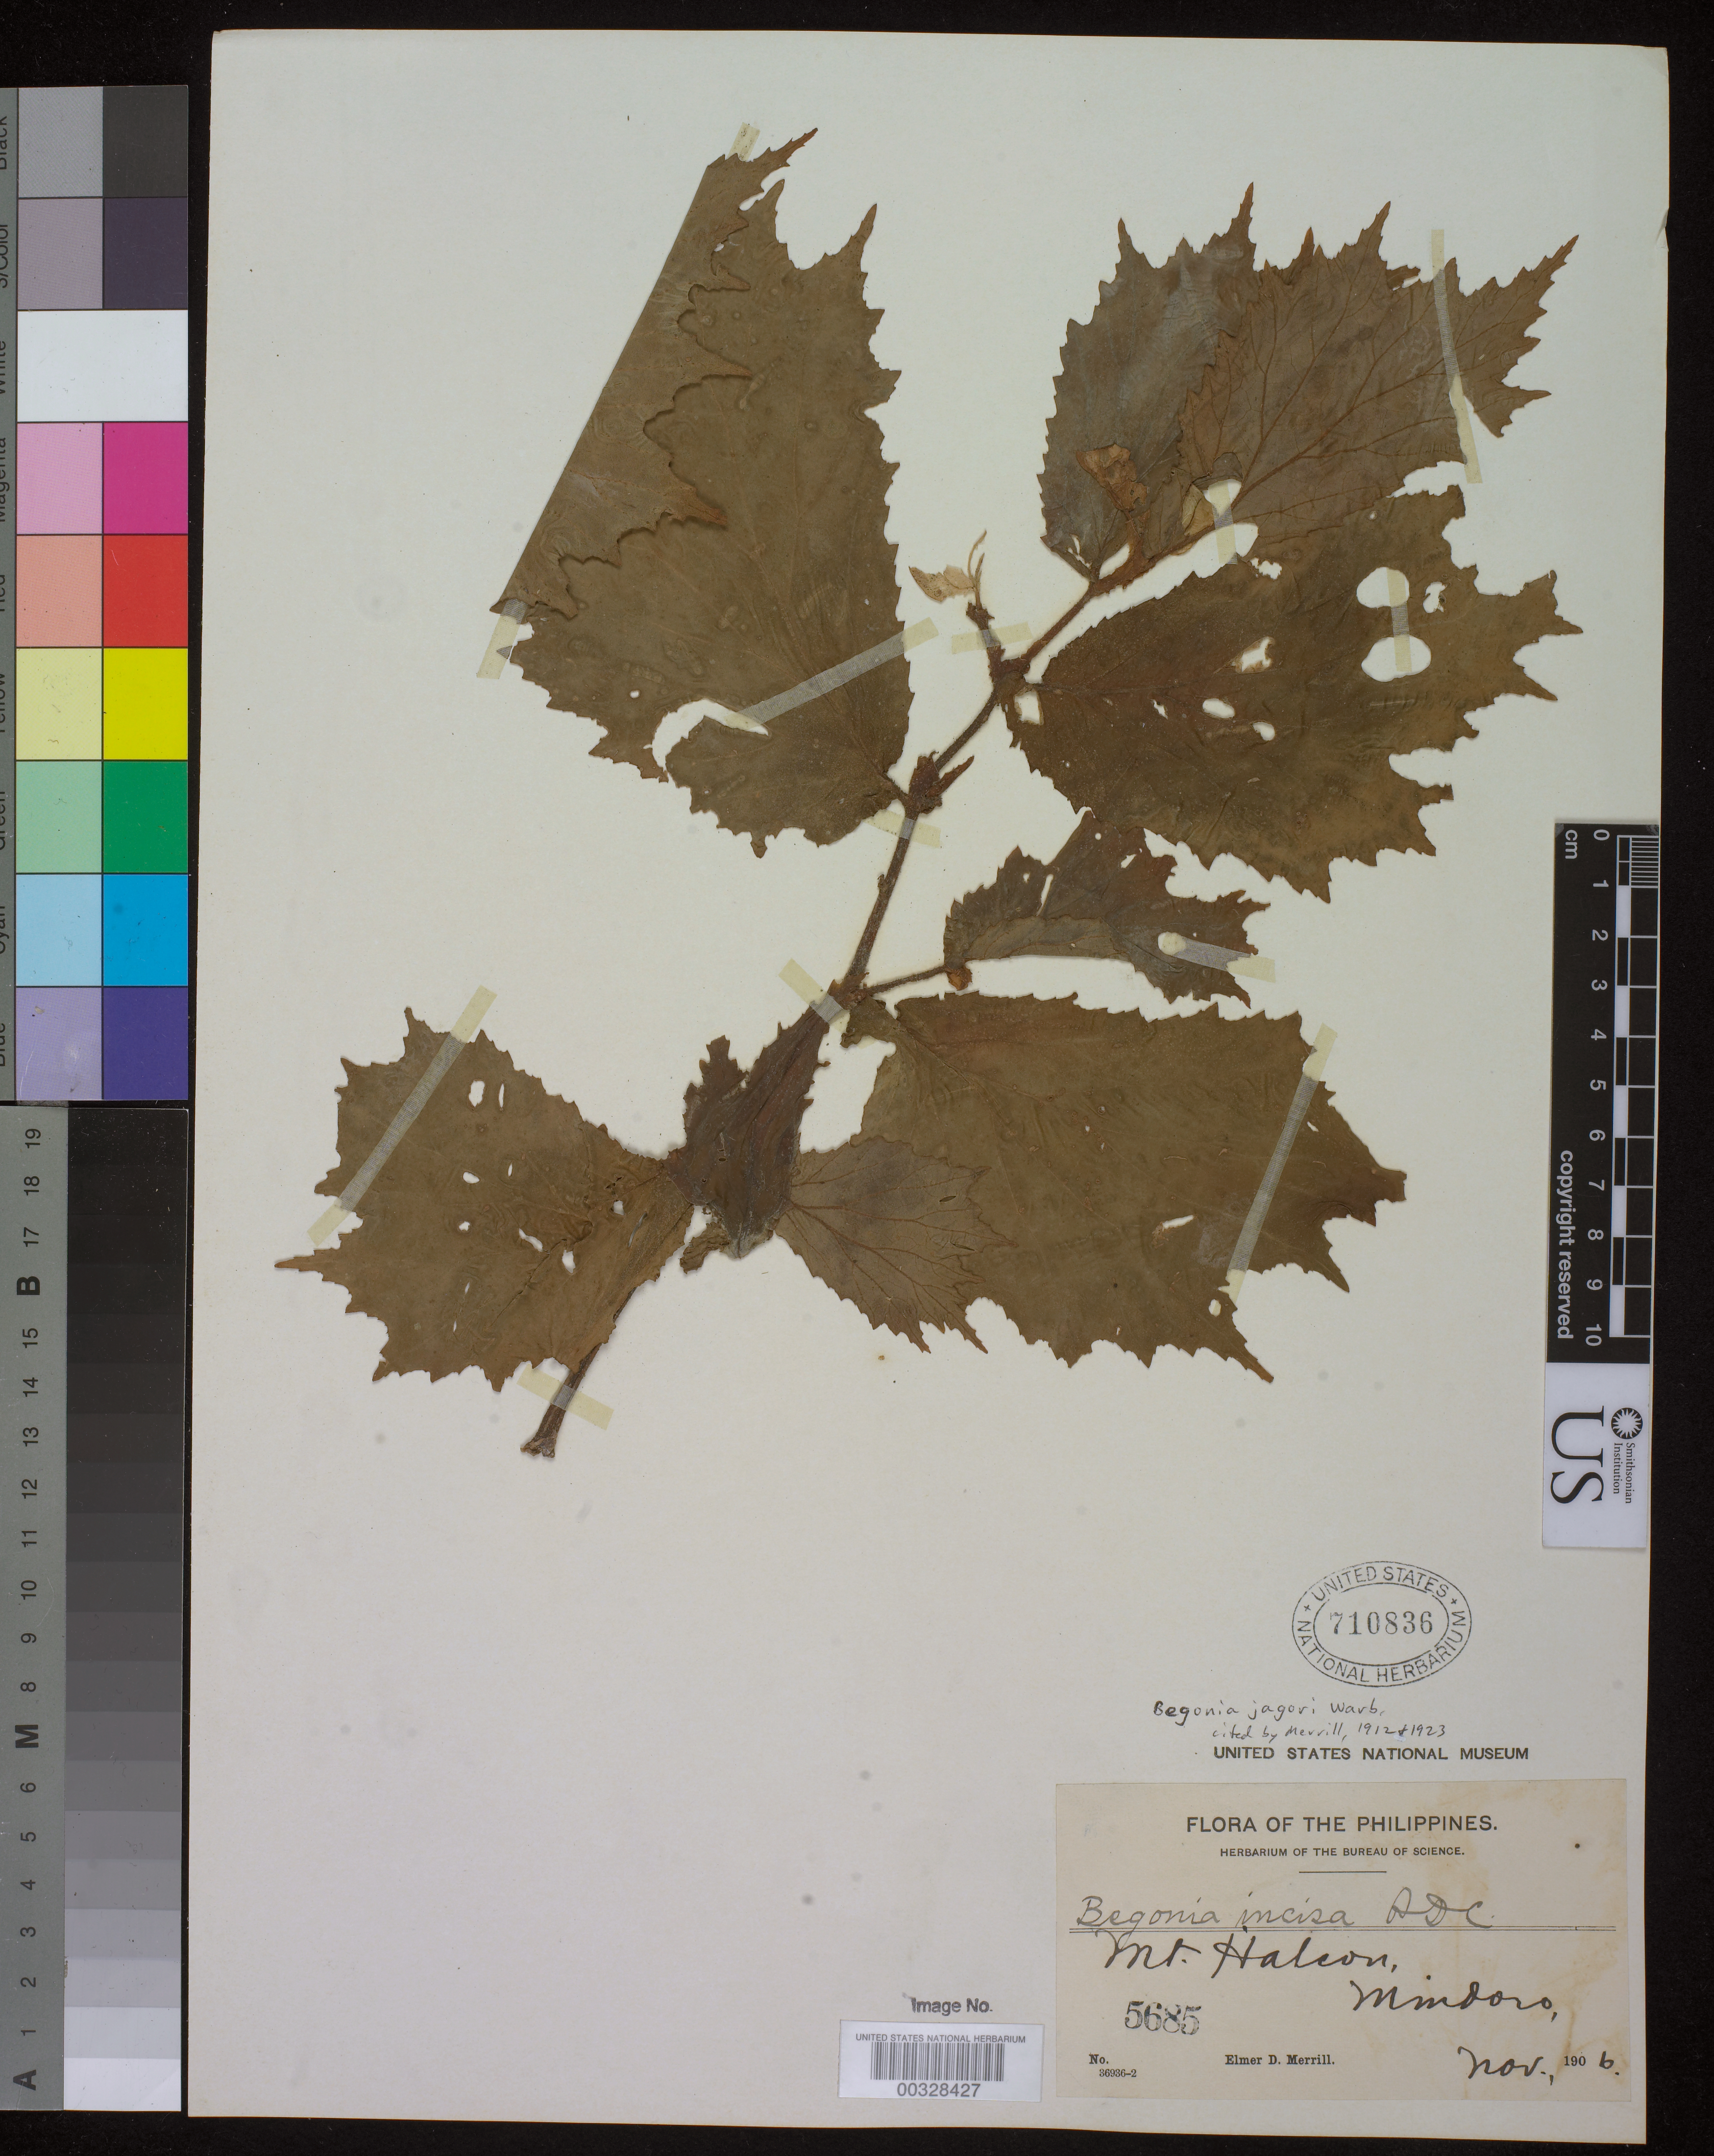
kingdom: Plantae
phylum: Tracheophyta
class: Magnoliopsida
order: Cucurbitales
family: Begoniaceae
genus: Begonia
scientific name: Begonia jagorii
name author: Warb.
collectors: E. D. Merrill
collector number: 5685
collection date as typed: Nov 1906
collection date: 1906-11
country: Philippines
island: Mindoro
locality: Mt. halcon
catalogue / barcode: US 710836